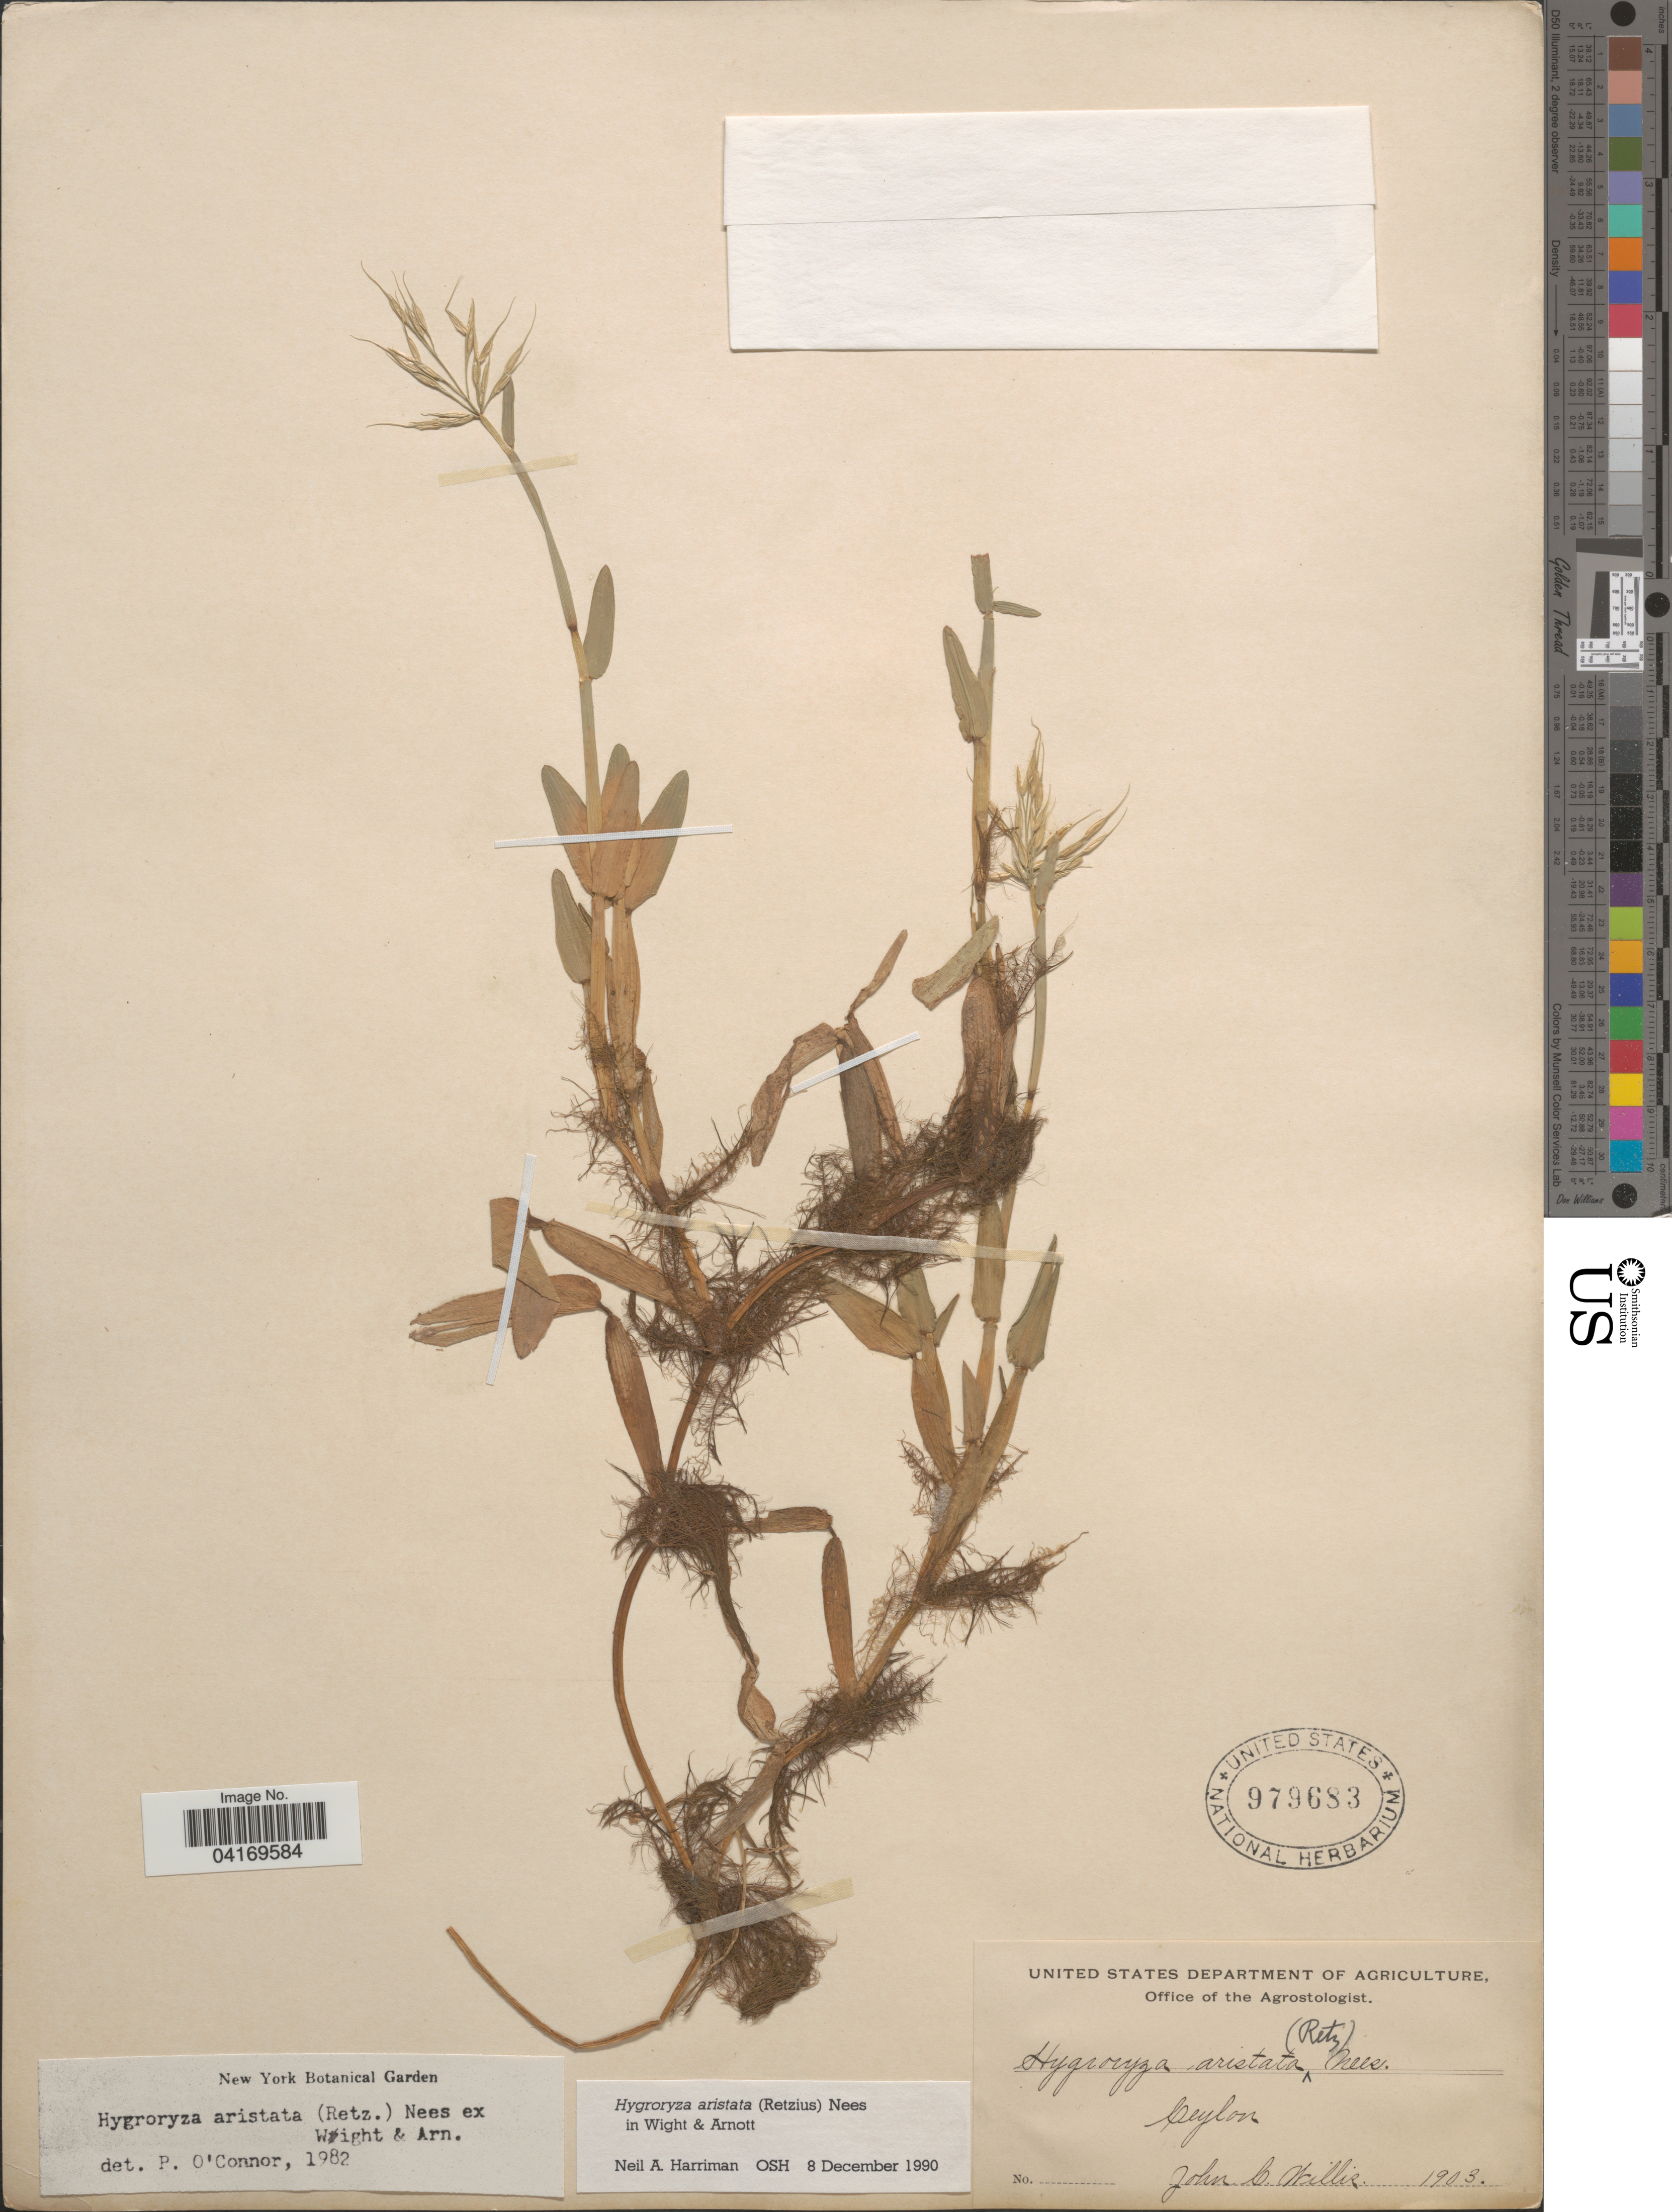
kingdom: Plantae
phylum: Tracheophyta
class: Liliopsida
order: Poales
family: Poaceae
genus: Hygroryza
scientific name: Hygroryza aristata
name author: (Retz.) Nees ex Wright & Arn.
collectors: J. Willis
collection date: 1903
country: Sri Lanka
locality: Ceylon.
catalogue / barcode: US 979683